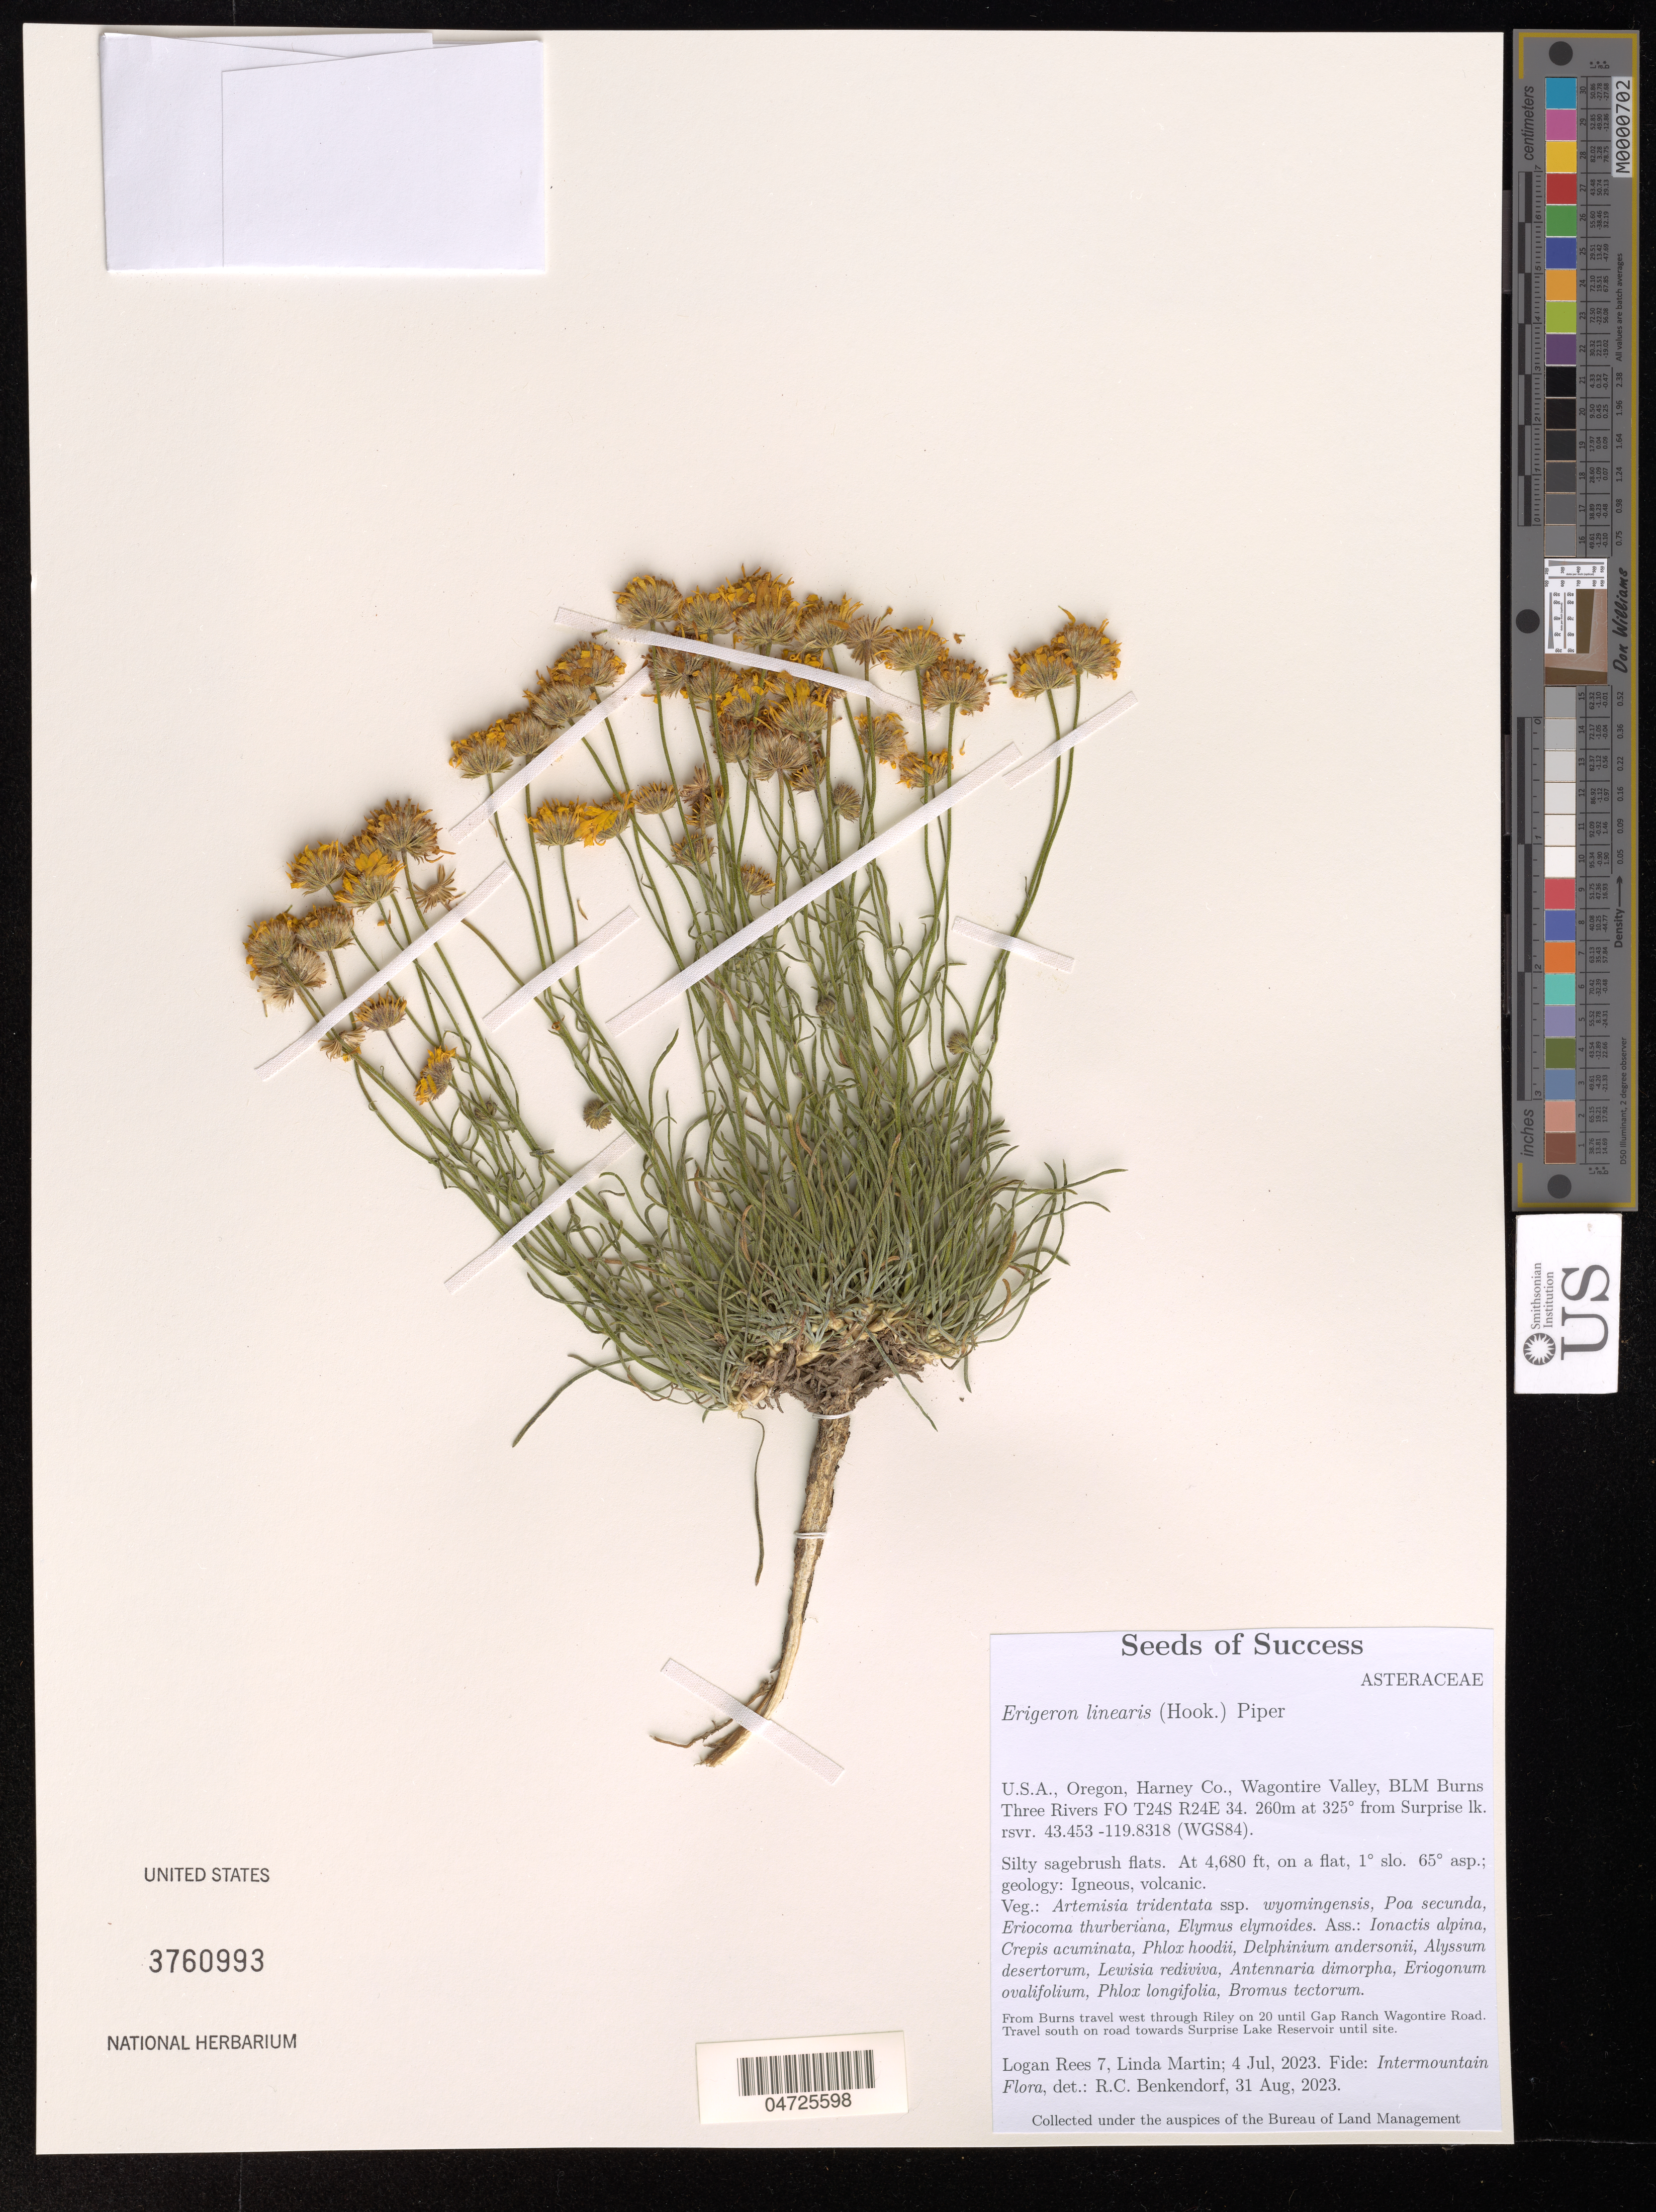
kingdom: Plantae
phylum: Tracheophyta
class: Magnoliopsida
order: Asterales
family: Asteraceae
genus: Erigeron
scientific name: Erigeron linearis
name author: (Hook.) Piper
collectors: L. Rees & L. Martin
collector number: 7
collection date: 2023-07-04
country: United States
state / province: Oregon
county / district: Harney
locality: Harney Co., Wagontire Valley, BLM Burns Three Rivers FO T24S R24E 34. 260m at 325° from Surprise lk. rsvr. (WGS84). From Burns travel west through Riley on 20 until Gap Ranch Wagontire Road. Travel south on road towards Surprise Lake Reservoir until site.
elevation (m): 1426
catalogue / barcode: US 3760993